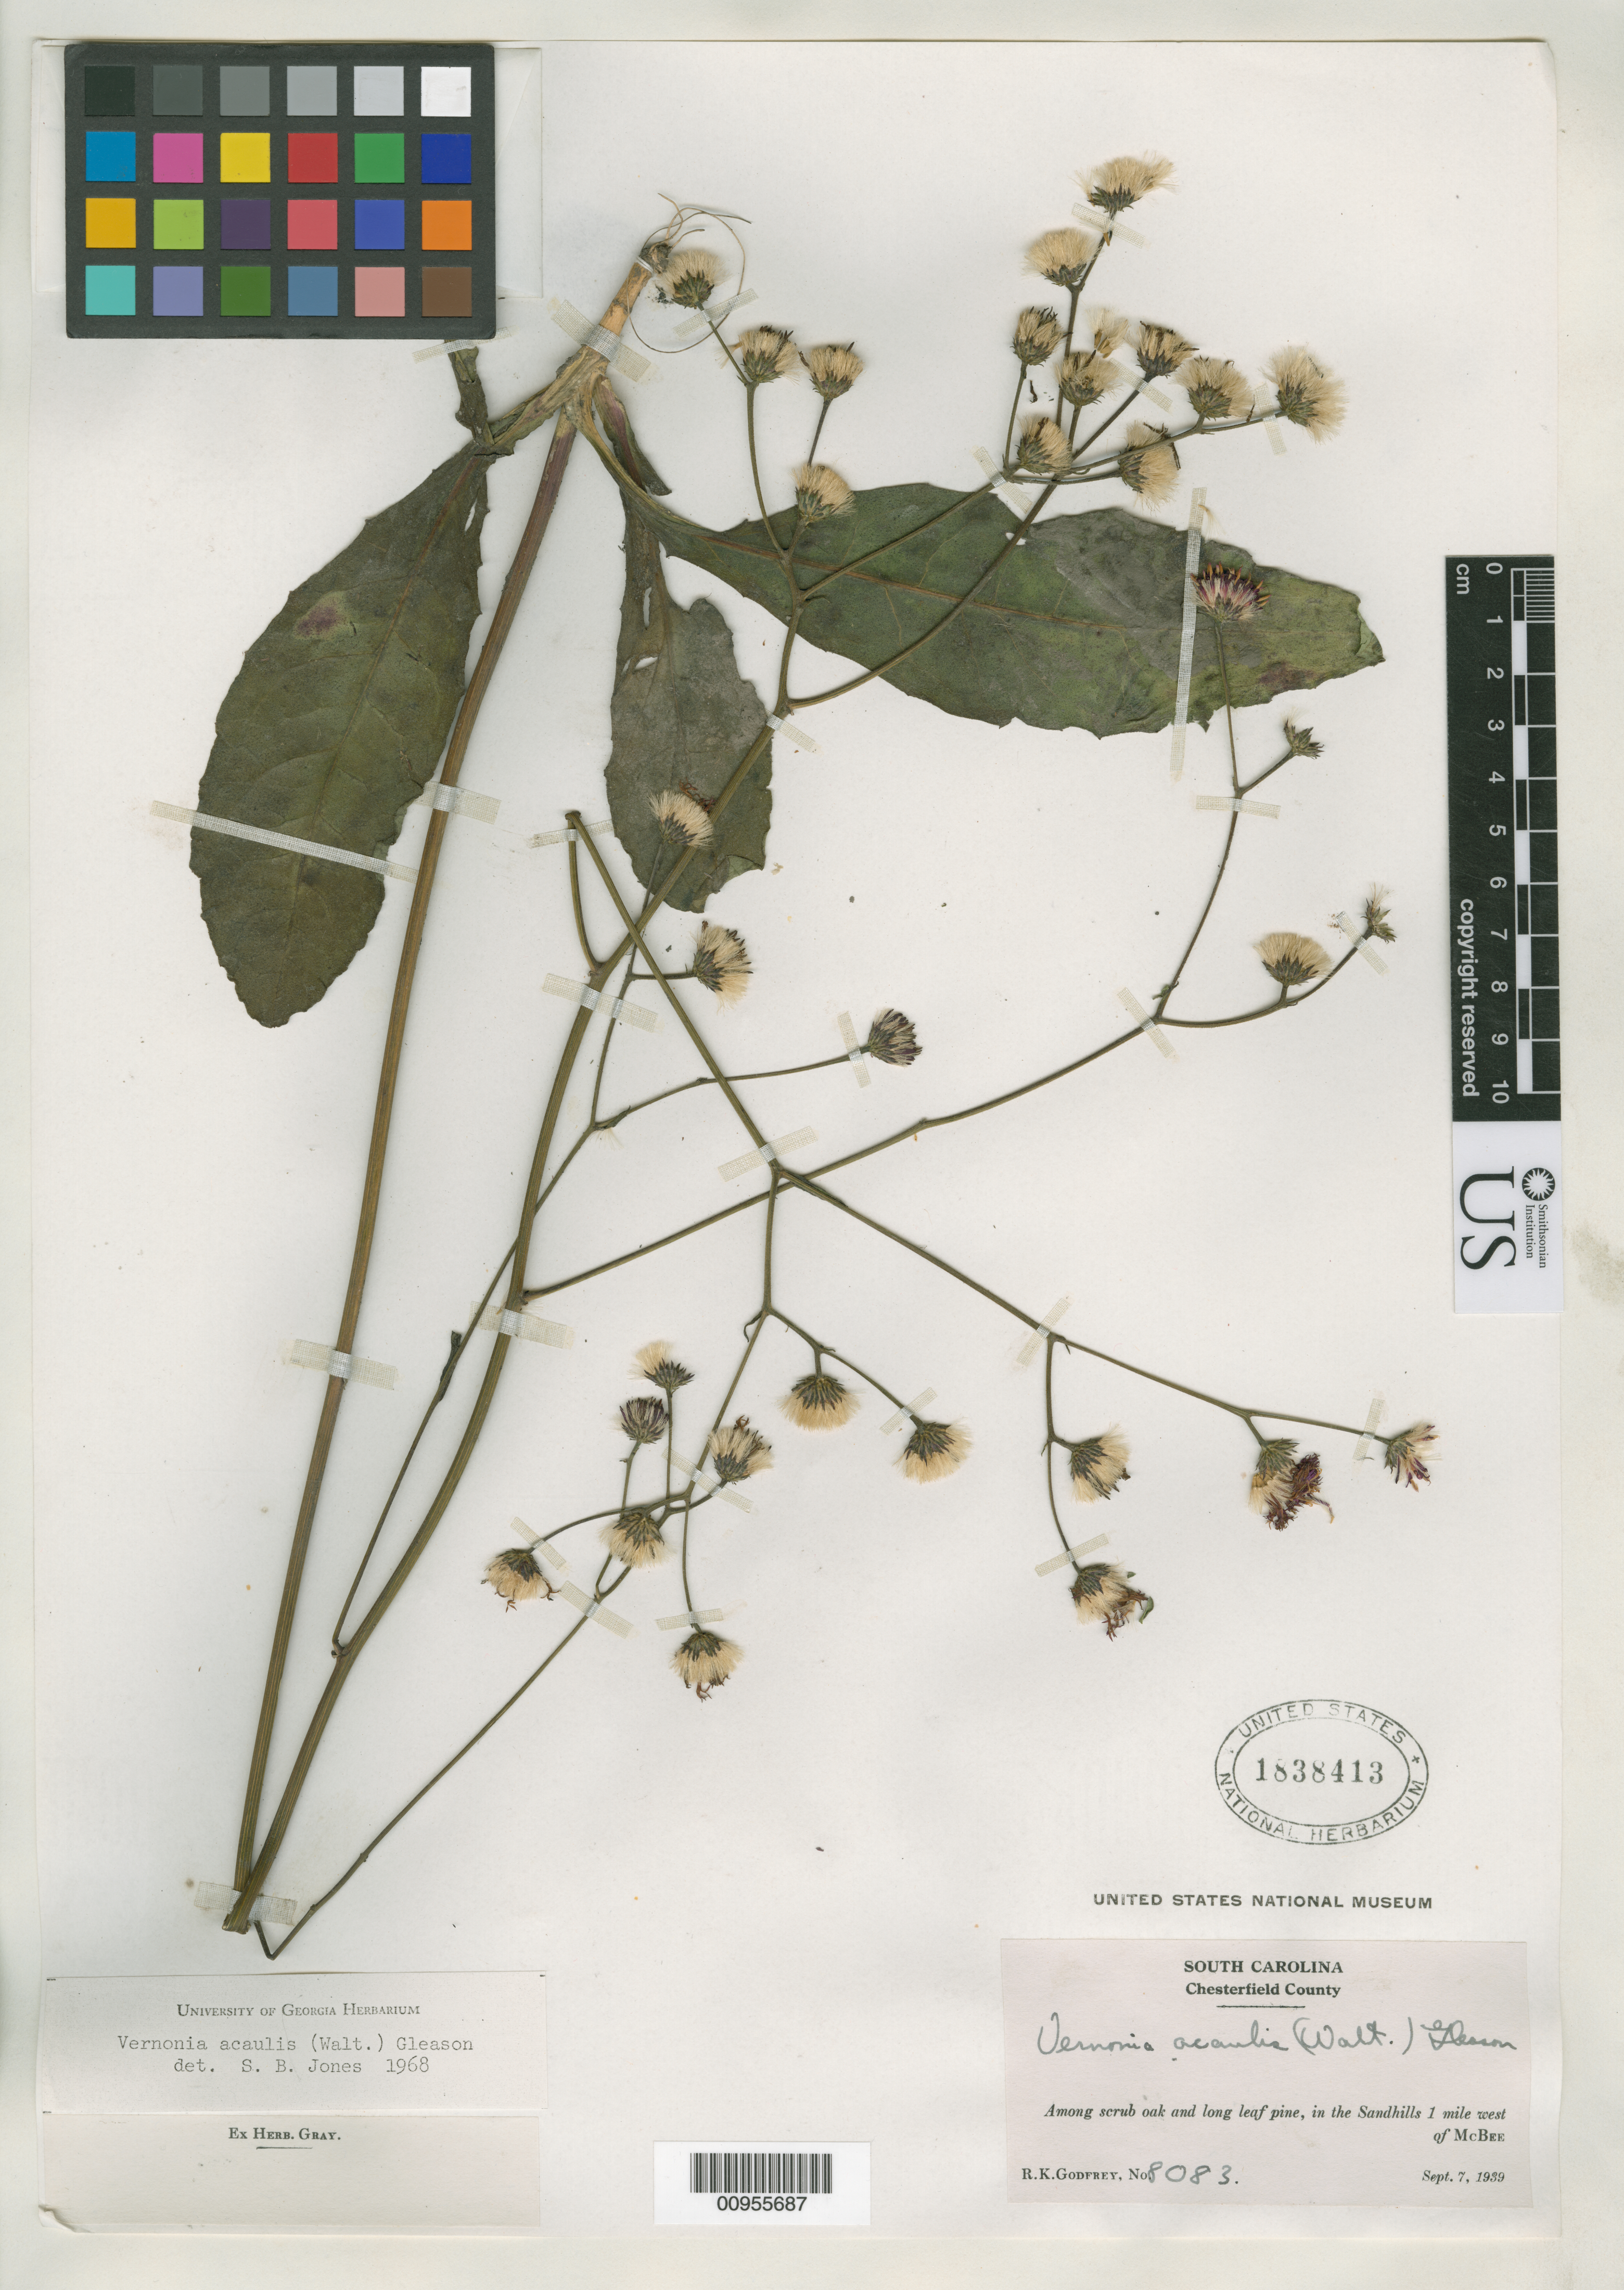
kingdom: Plantae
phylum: Tracheophyta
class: Magnoliopsida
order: Asterales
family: Asteraceae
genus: Chrysocoma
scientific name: Chrysocoma acaulis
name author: Walter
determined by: Jones, S. B.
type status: Isoneotype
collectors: R. K. Godfrey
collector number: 8083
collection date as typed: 07 Sep 1939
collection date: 1939-09-07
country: United States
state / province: South Carolina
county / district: Chesterfield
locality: Among scrub oak and long leaf pine, in the Sandhills 1 mile west of McBee.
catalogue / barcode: US 1838413